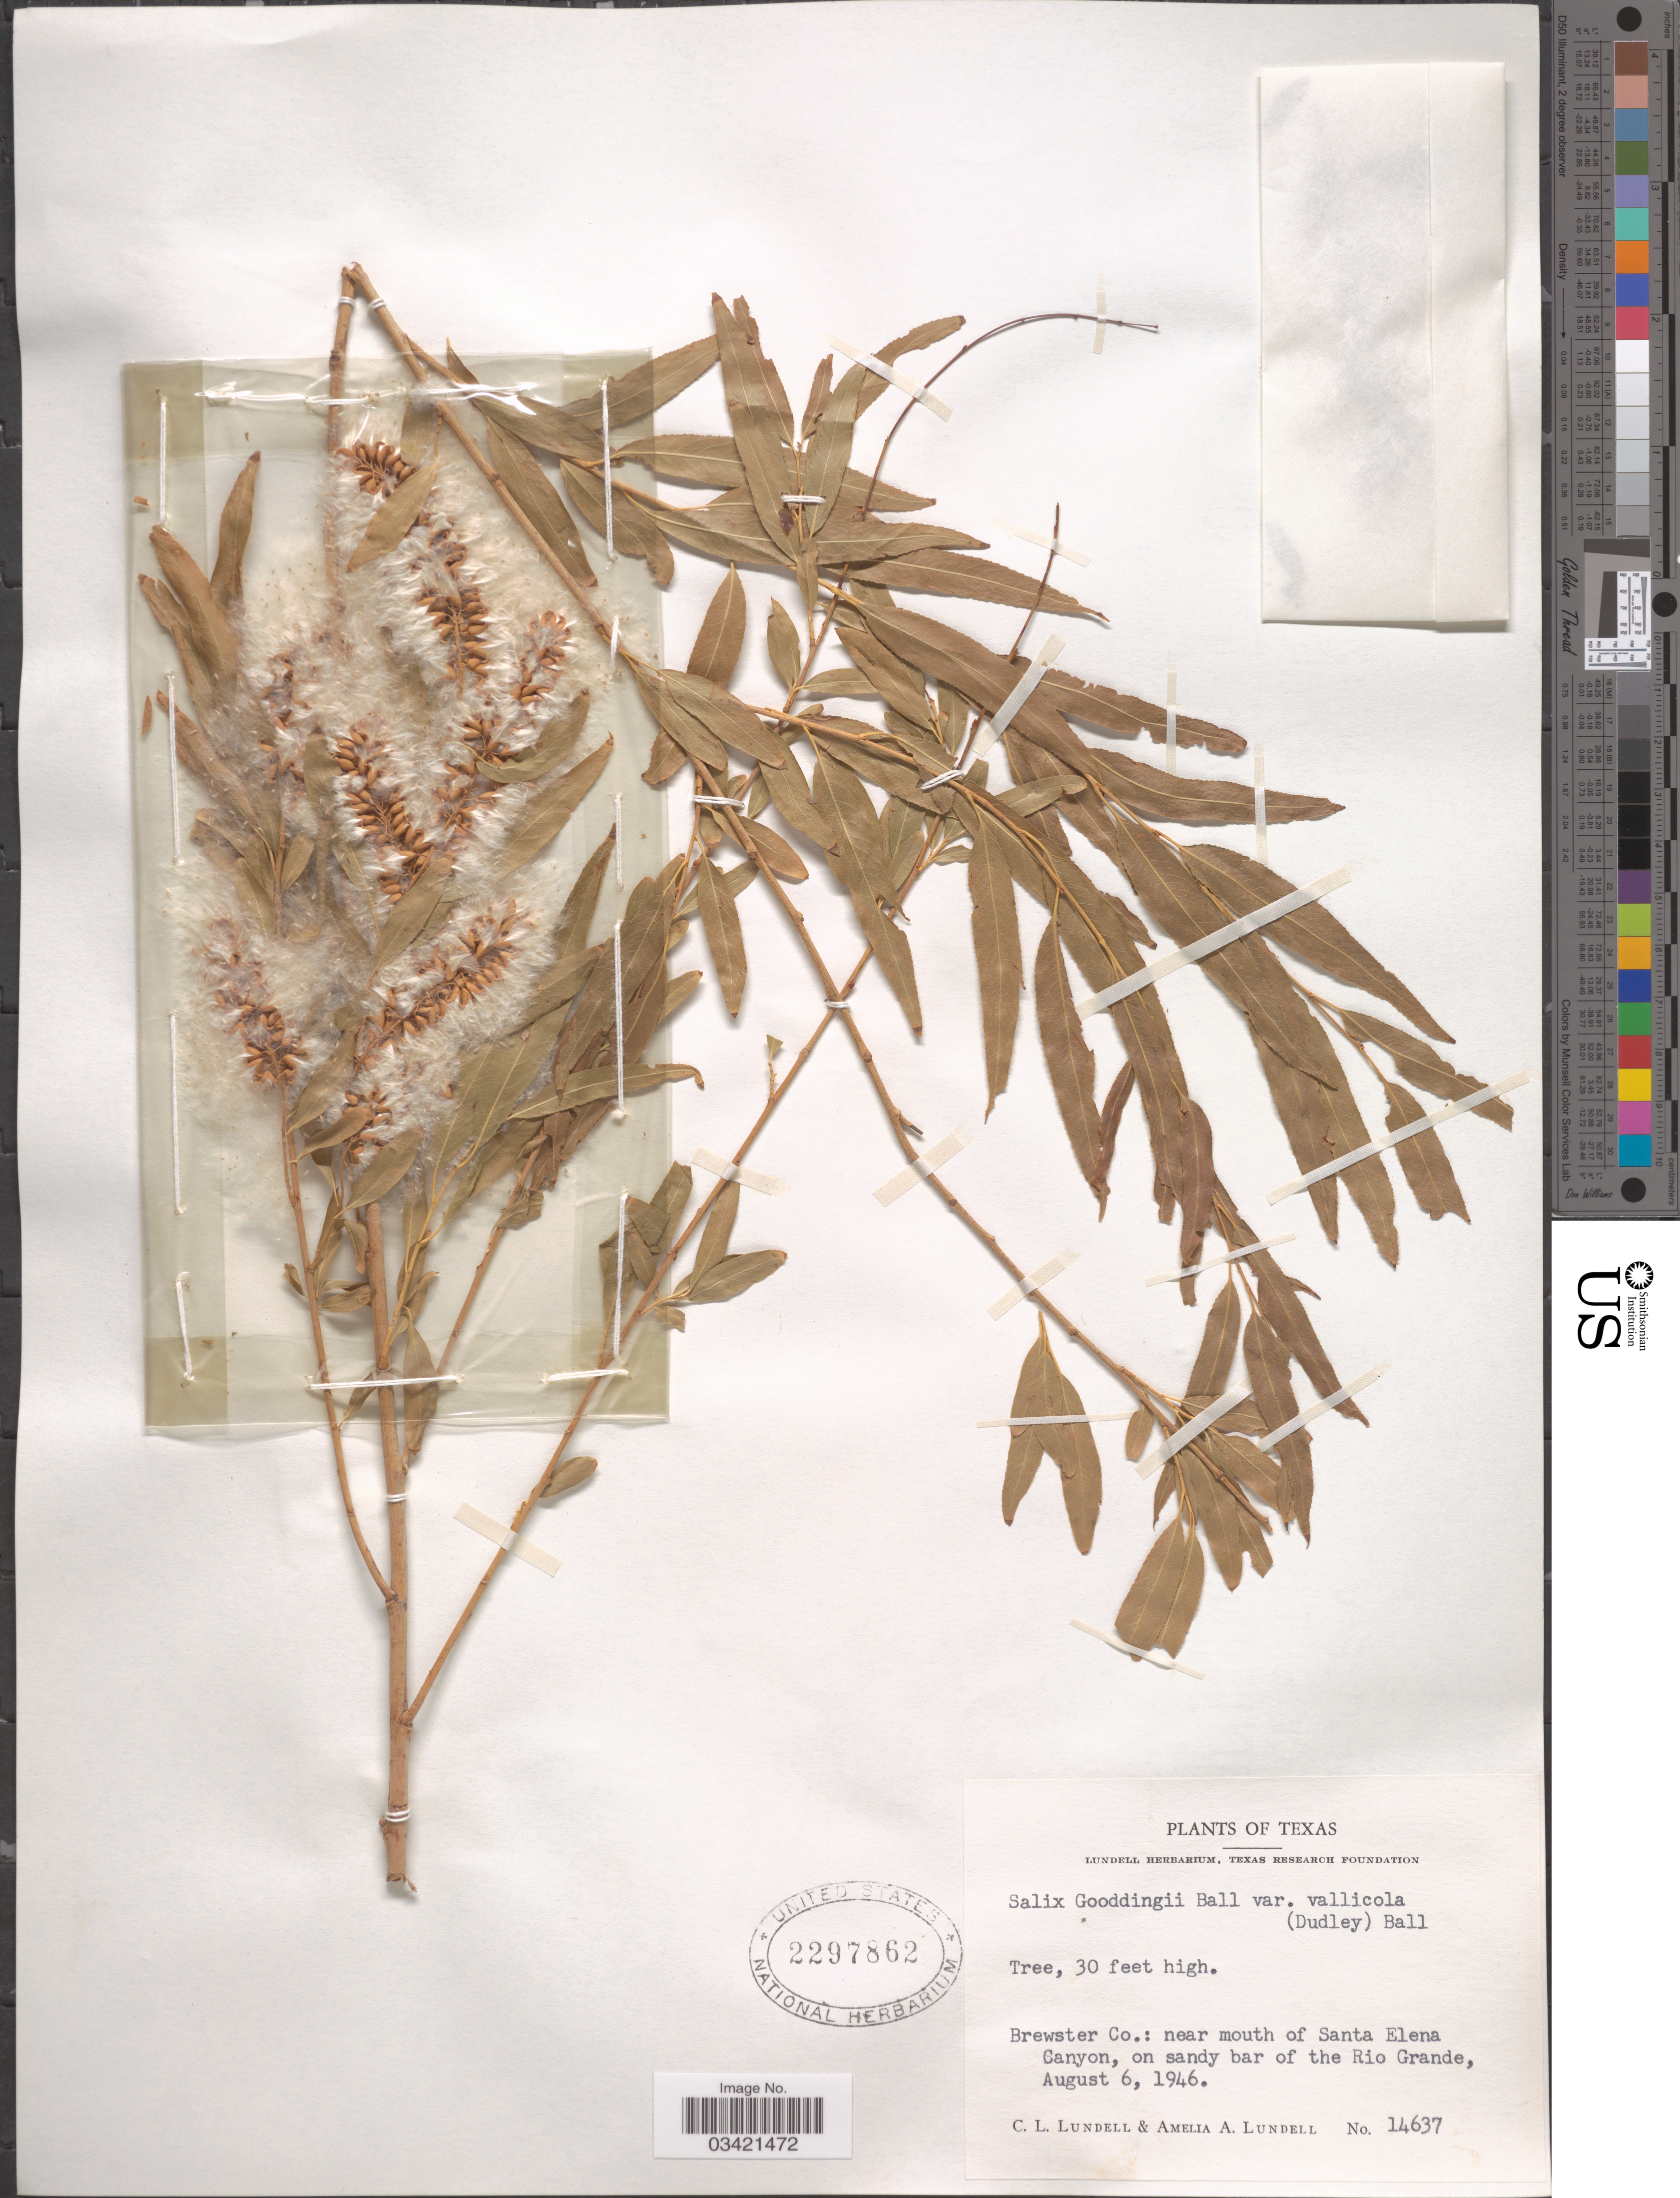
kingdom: Plantae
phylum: Tracheophyta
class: Magnoliopsida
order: Malpighiales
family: Salicaceae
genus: Salix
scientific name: Salix gooddingii var. vallicola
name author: (Dudley) C.R. Ball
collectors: C. L. Lundell & A. A. Lundell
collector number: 14637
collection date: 1946-08-06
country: United States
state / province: Texas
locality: Brewster Co.: near mouth of Santa Elena Canyon, on sandy bar of the Rio Grande.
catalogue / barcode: US 2297862